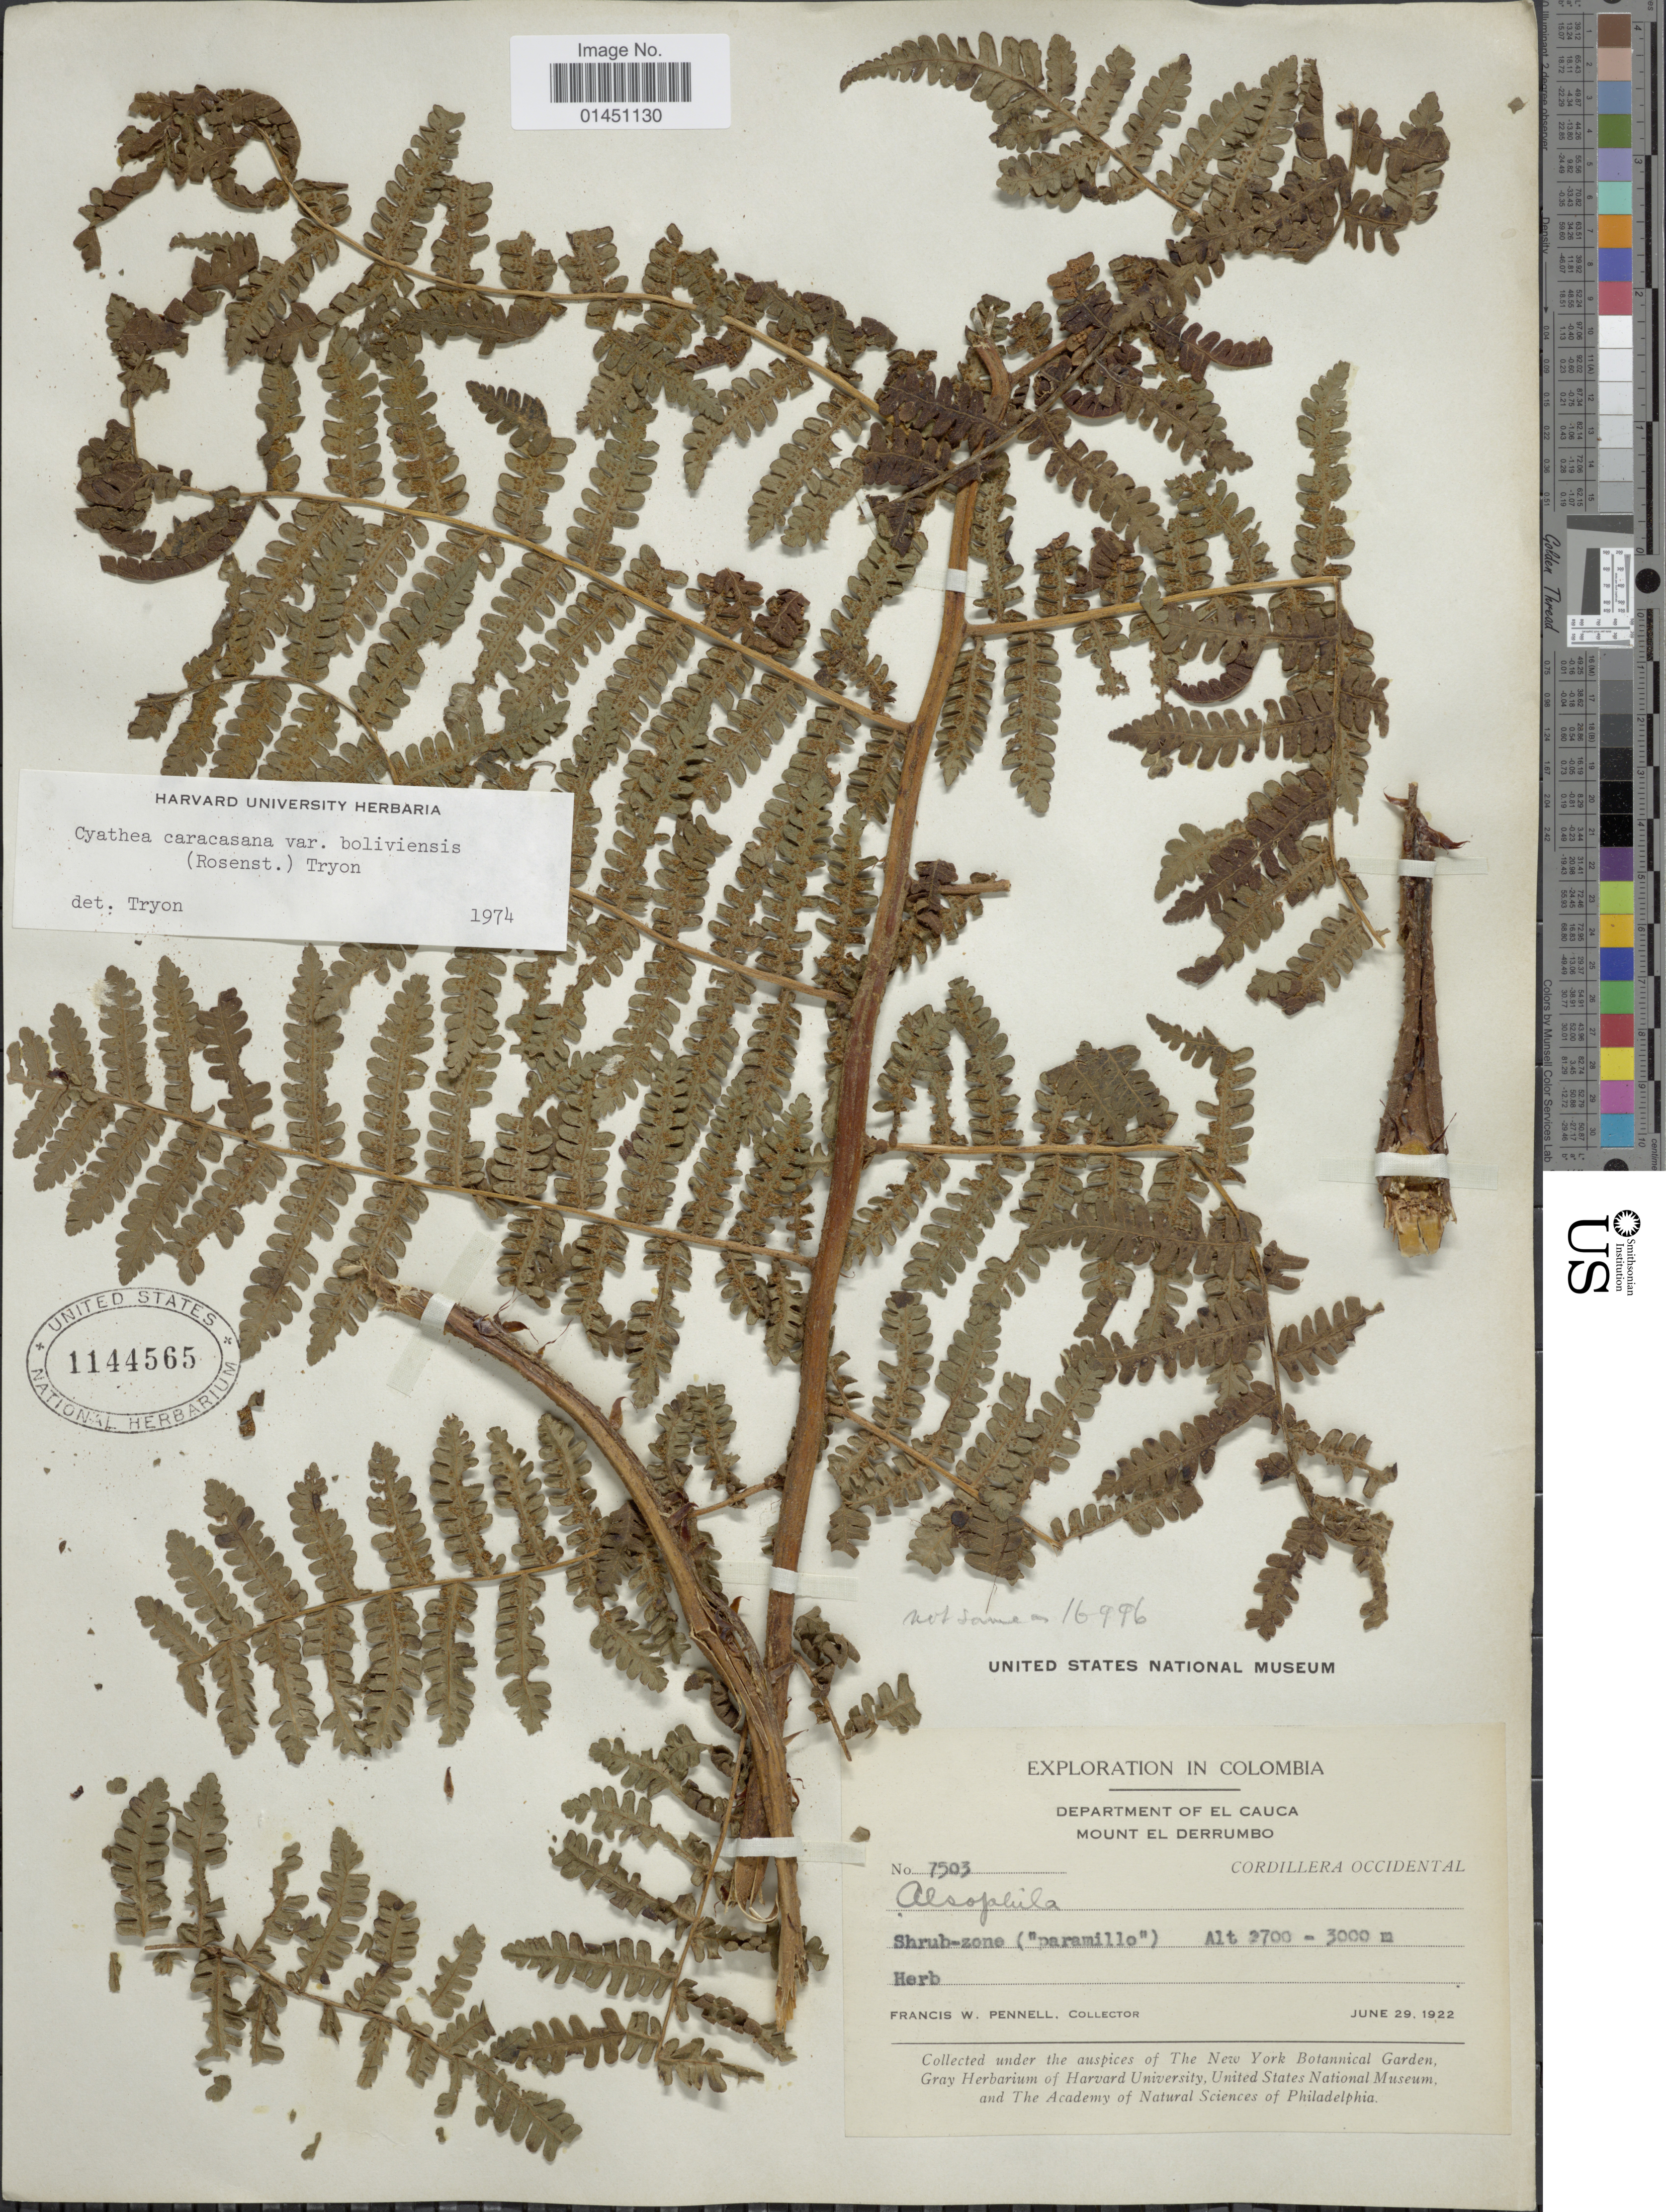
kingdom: Plantae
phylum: Tracheophyta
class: Polypodiopsida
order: Cyatheales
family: Cyatheaceae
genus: Cyathea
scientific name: Cyathea caracasana var. boliviensis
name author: (Rosenst.) R.M. Tryon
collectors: F. W. Pennell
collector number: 7503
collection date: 1922-06-29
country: Colombia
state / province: Cauca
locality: Mount el Derrumbo, Cordillera Occidental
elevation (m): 2700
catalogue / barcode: US 1144565